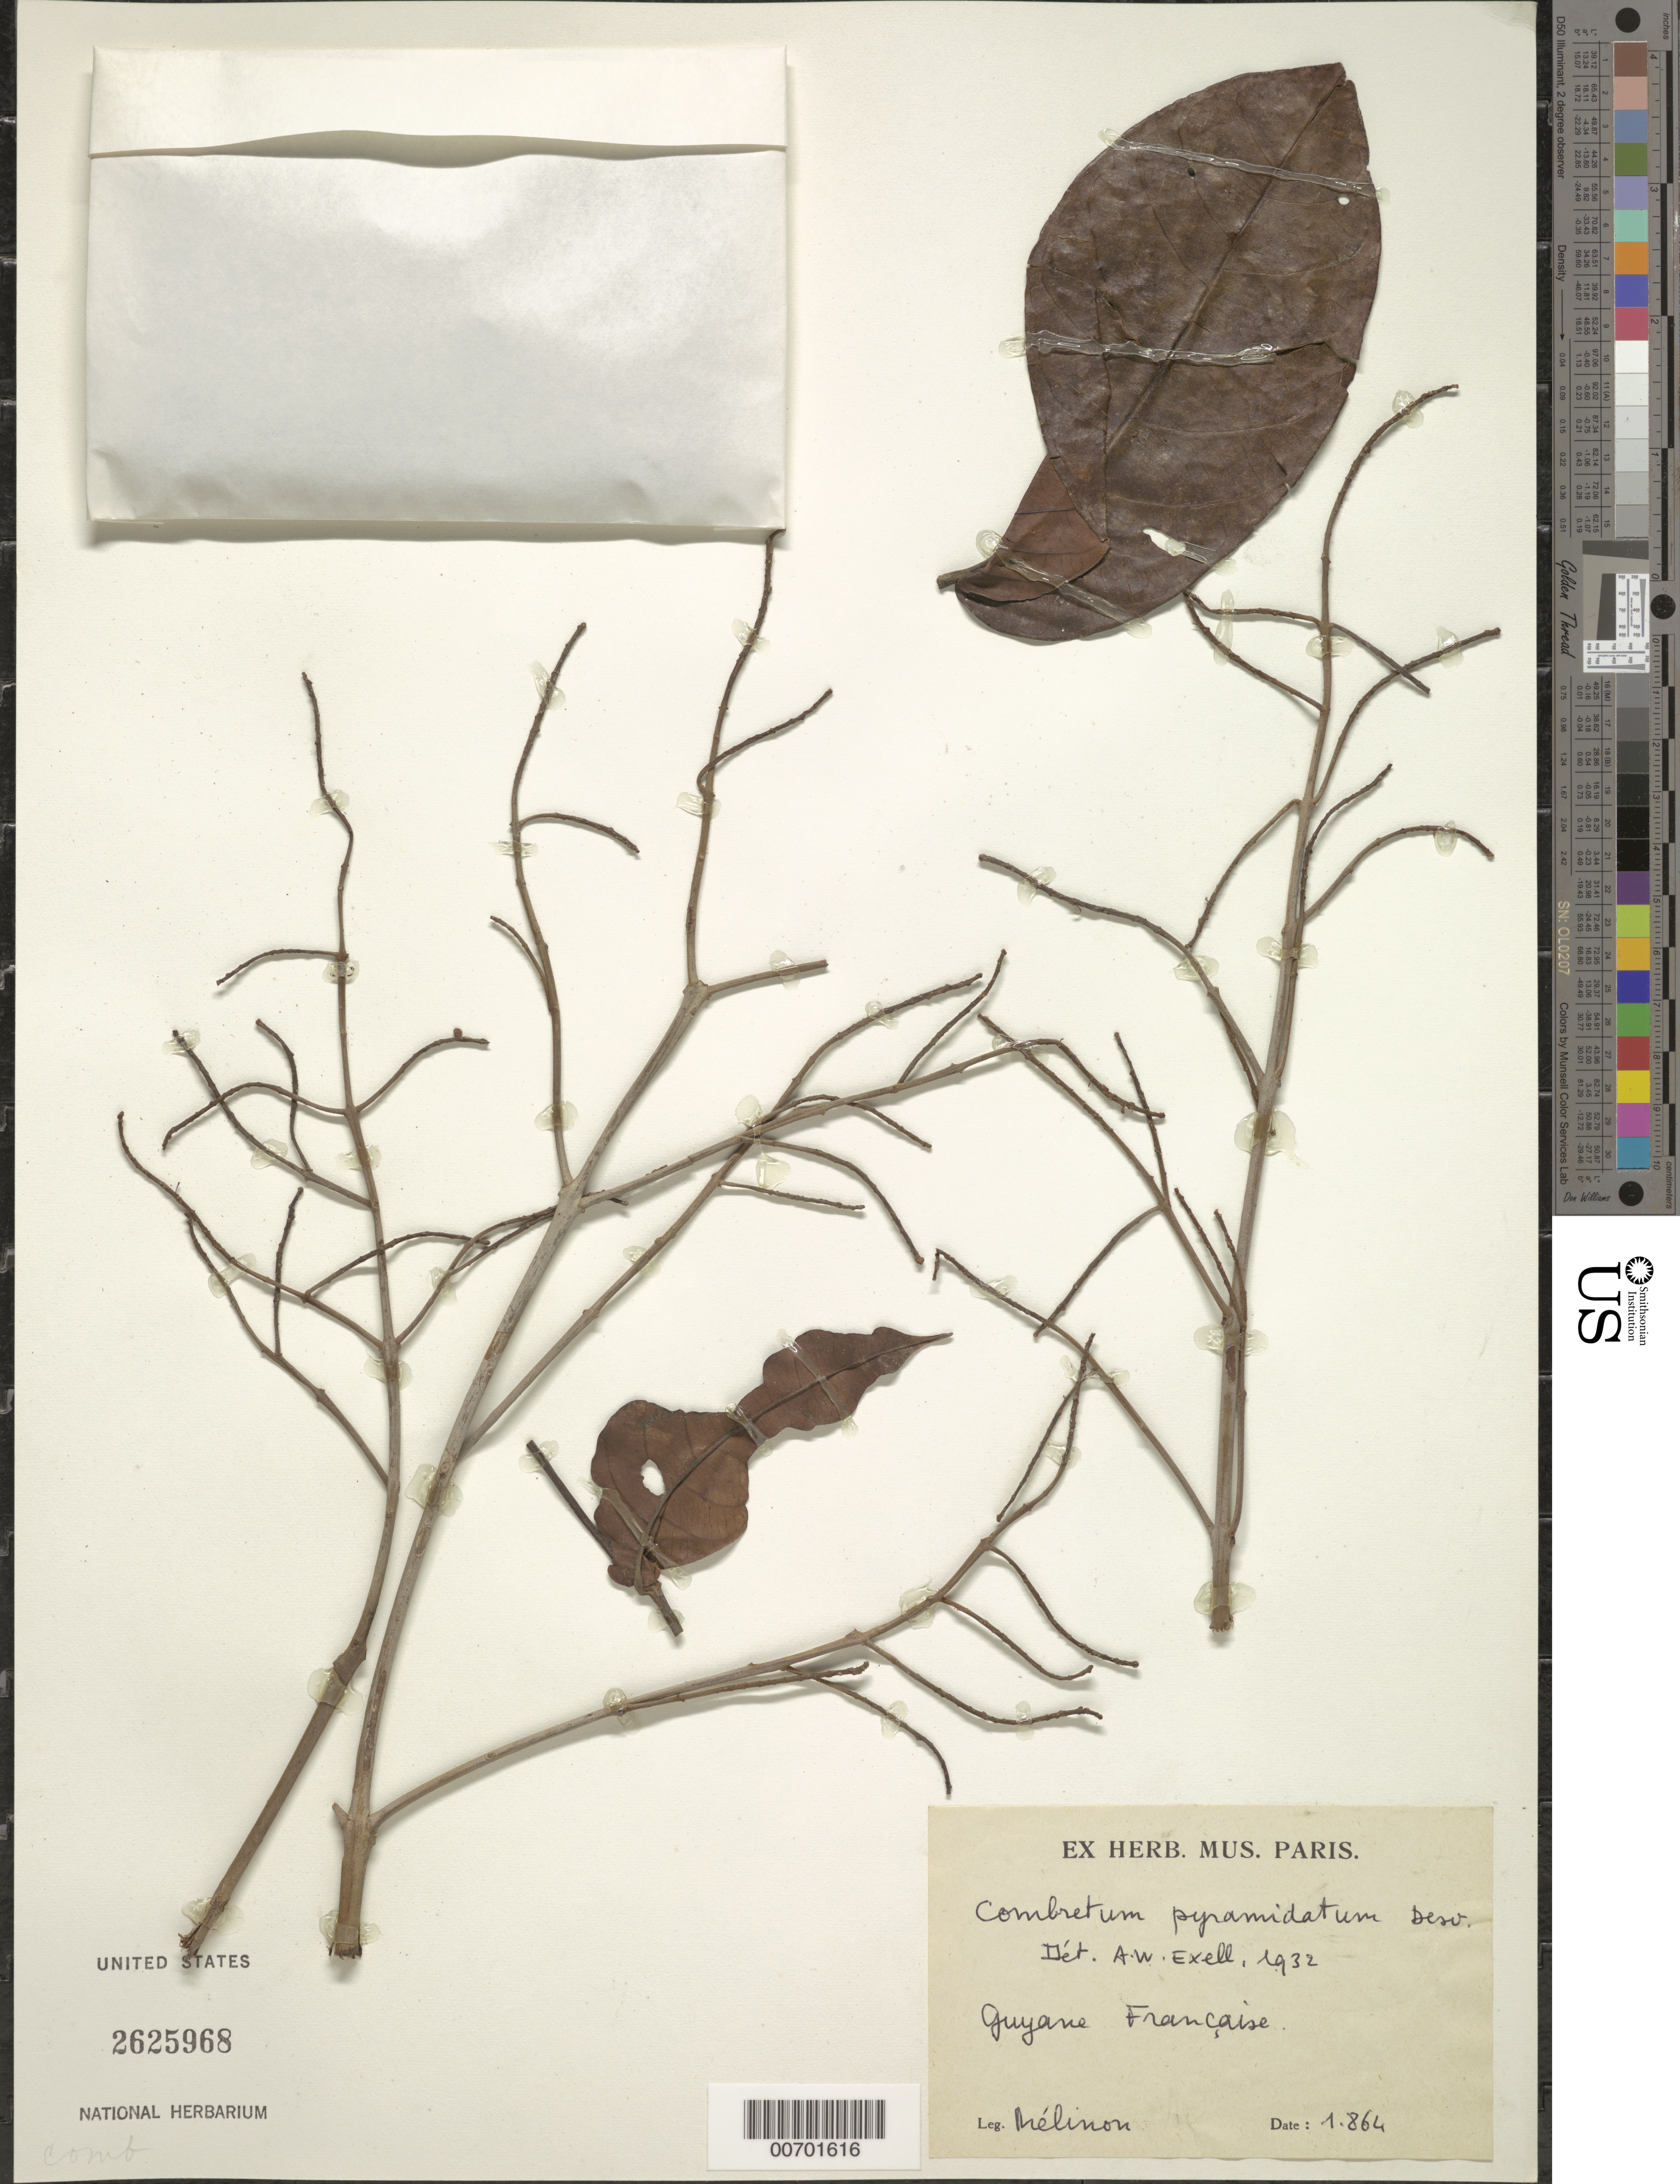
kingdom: Plantae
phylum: Tracheophyta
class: Magnoliopsida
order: Myrtales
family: Combretaceae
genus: Combretum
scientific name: Combretum pyramidatum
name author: Desv.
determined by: Exell, A. W.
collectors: E. Mélinon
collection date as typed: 1864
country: French Guiana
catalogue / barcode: US 2625968